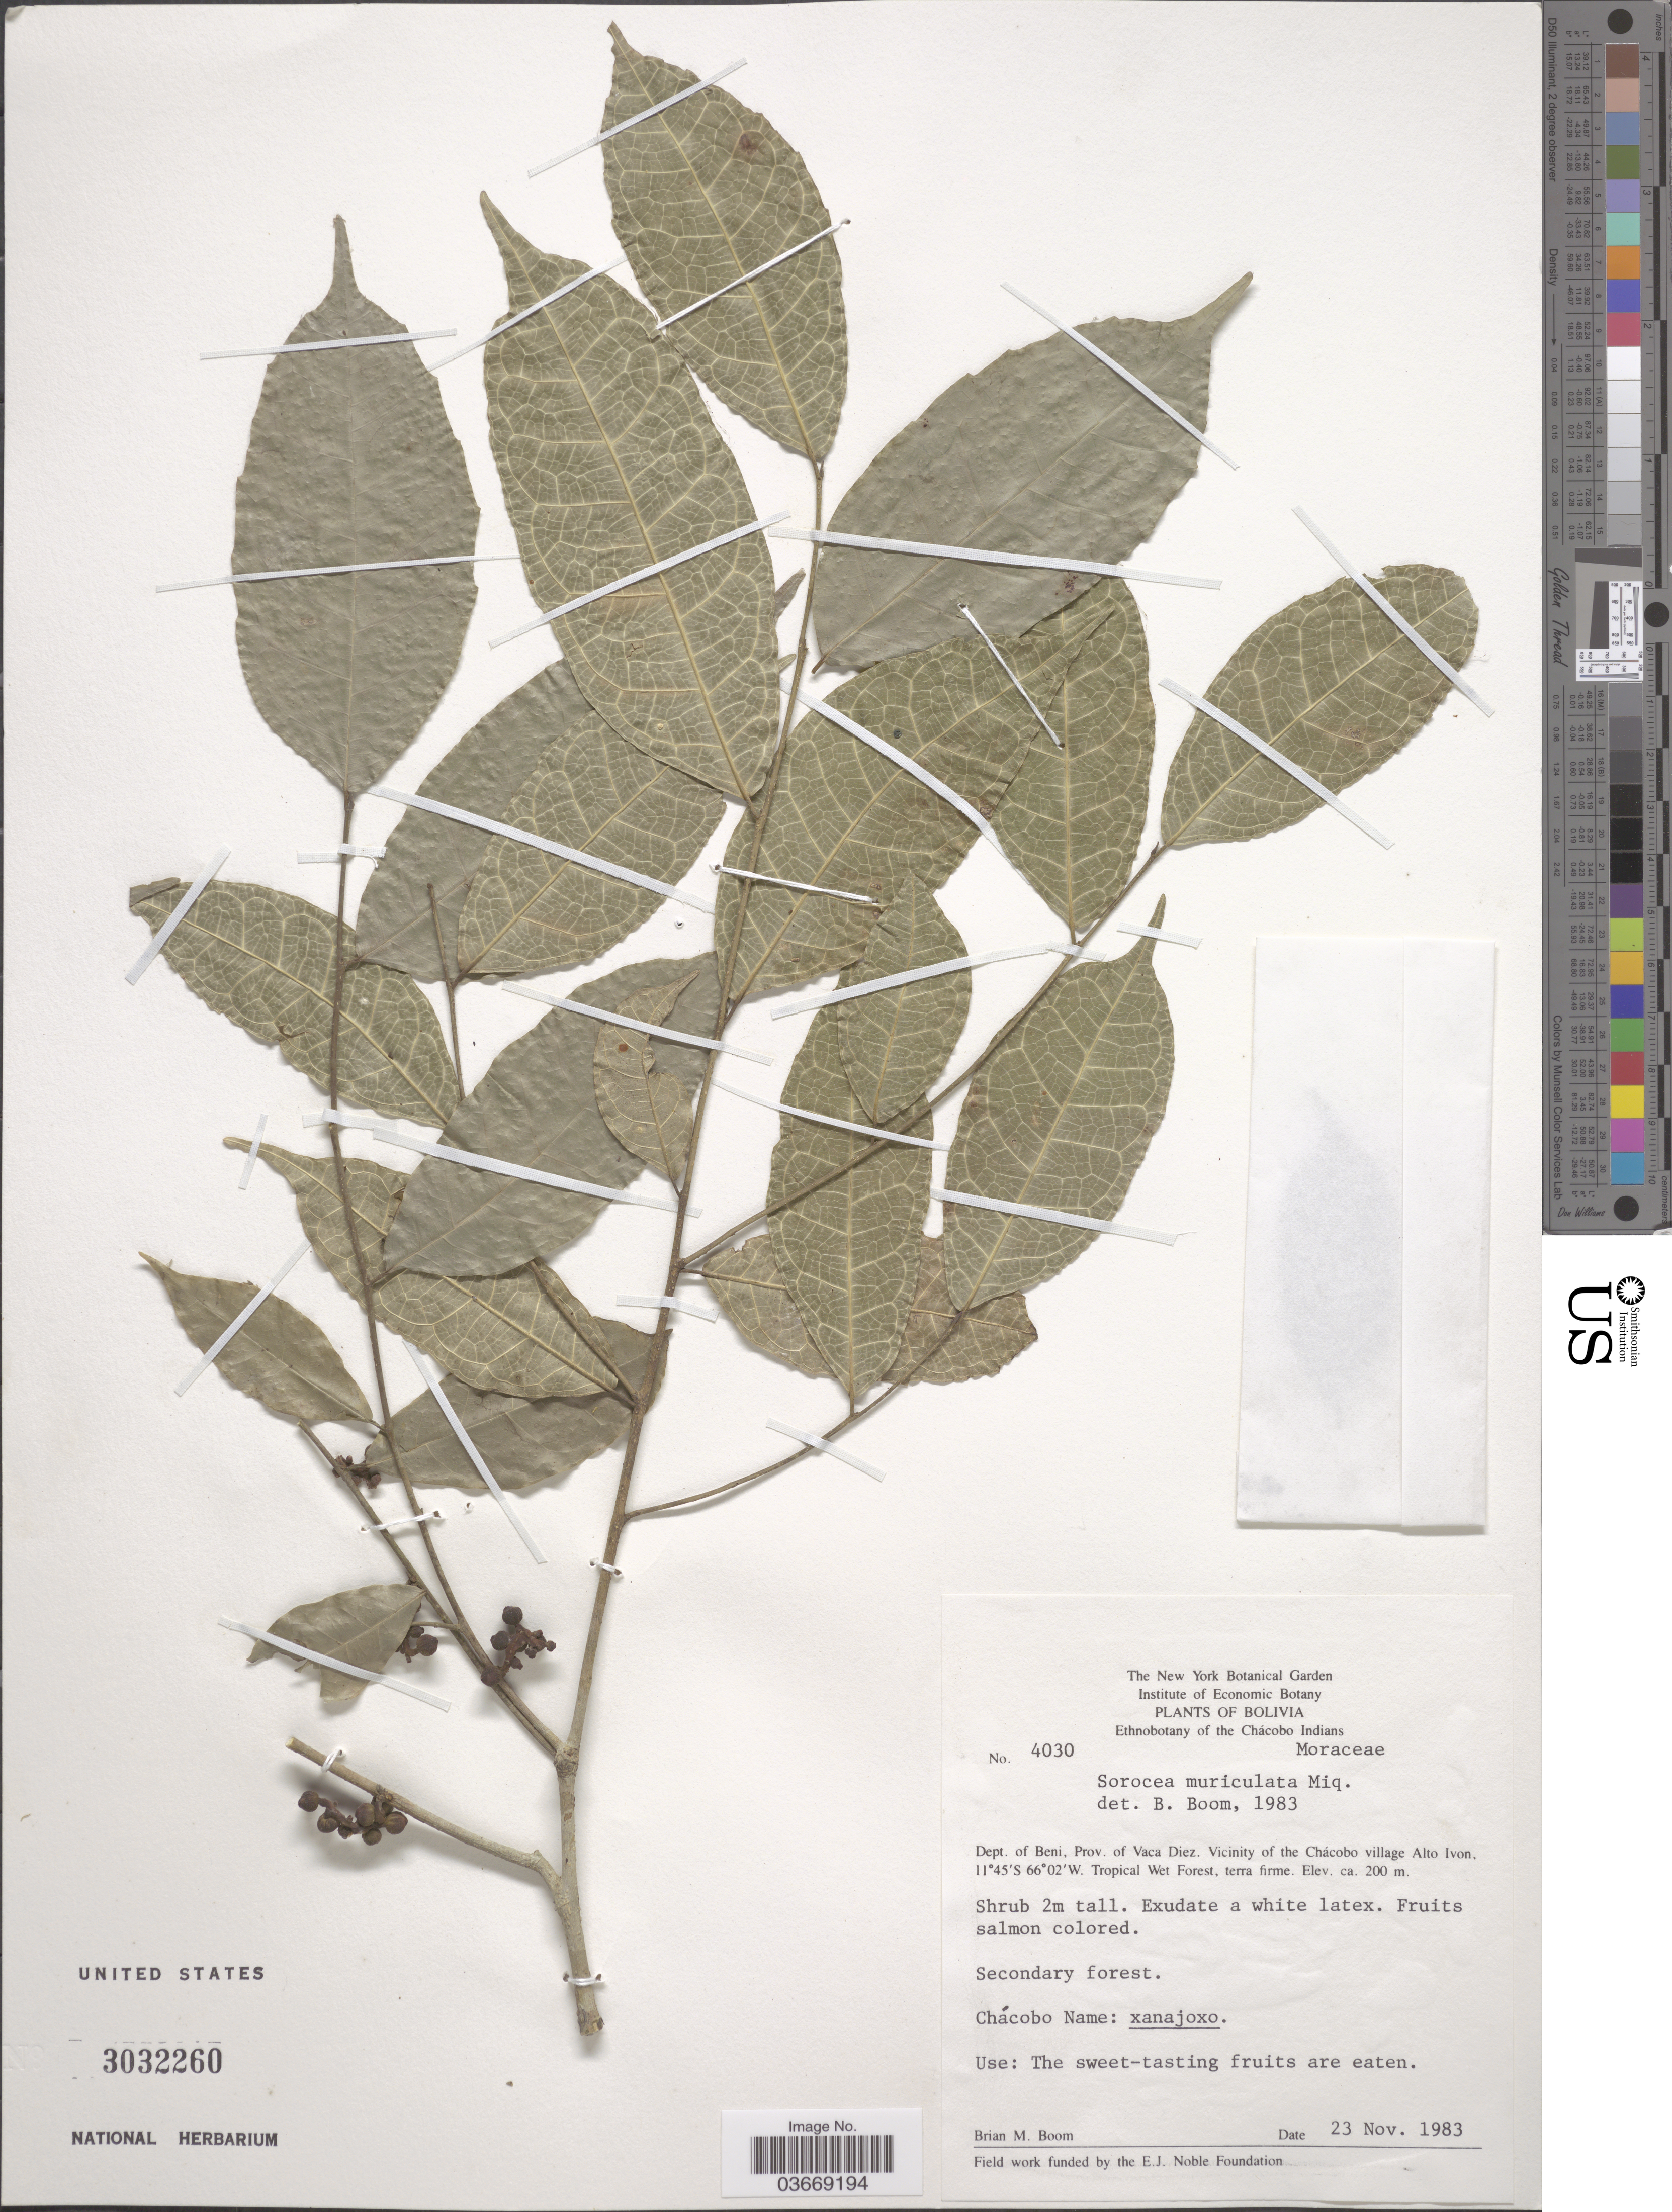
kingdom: Plantae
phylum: Tracheophyta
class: Magnoliopsida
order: Rosales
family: Moraceae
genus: Sorocea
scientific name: Sorocea muriculata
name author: Miq.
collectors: B. M. Boom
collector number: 4030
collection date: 1983-11-23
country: Bolivia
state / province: Beni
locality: Dept. of Beni, Prov. of Vaca Diez. Vicinity of the Chácobo village Alto Ivon.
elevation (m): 200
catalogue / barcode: US 3032260